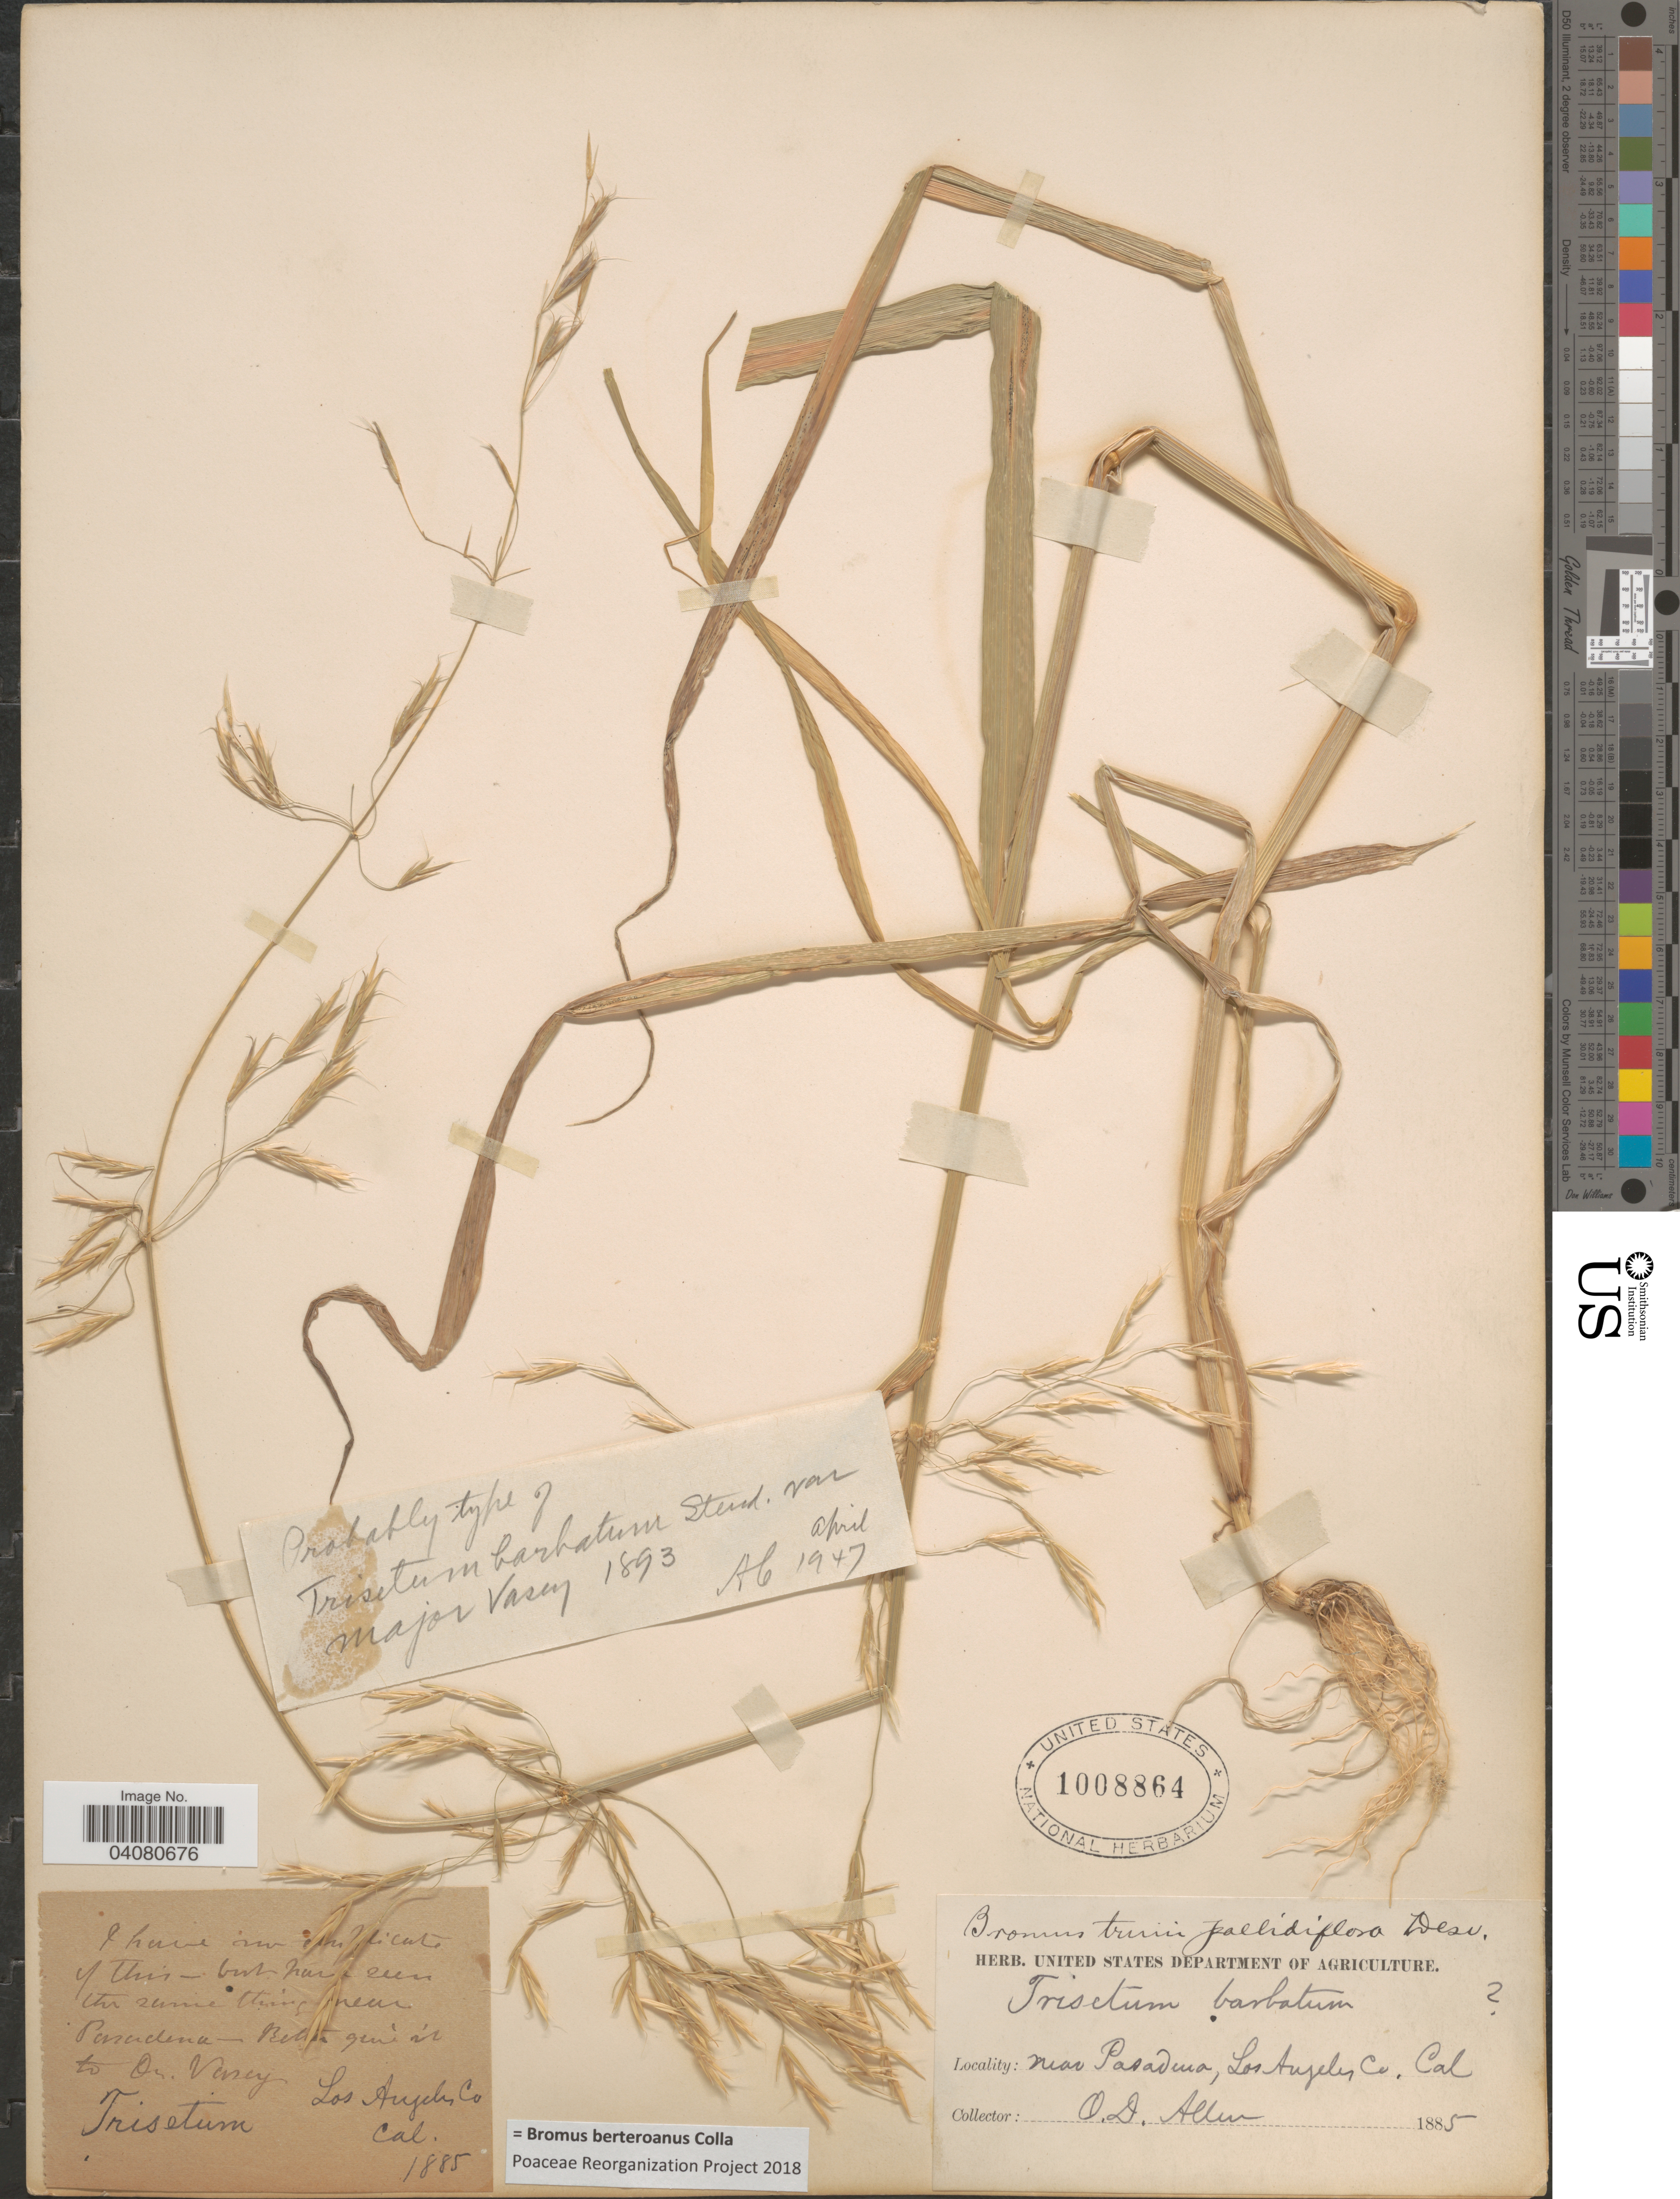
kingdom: Plantae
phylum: Tracheophyta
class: Liliopsida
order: Poales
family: Poaceae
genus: Bromus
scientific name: Bromus berteroanus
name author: Colla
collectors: O. D. Allen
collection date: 1885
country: United States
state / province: California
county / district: Los Angeles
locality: Near Pasadena, Los Angeles Co.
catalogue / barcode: US 1008864